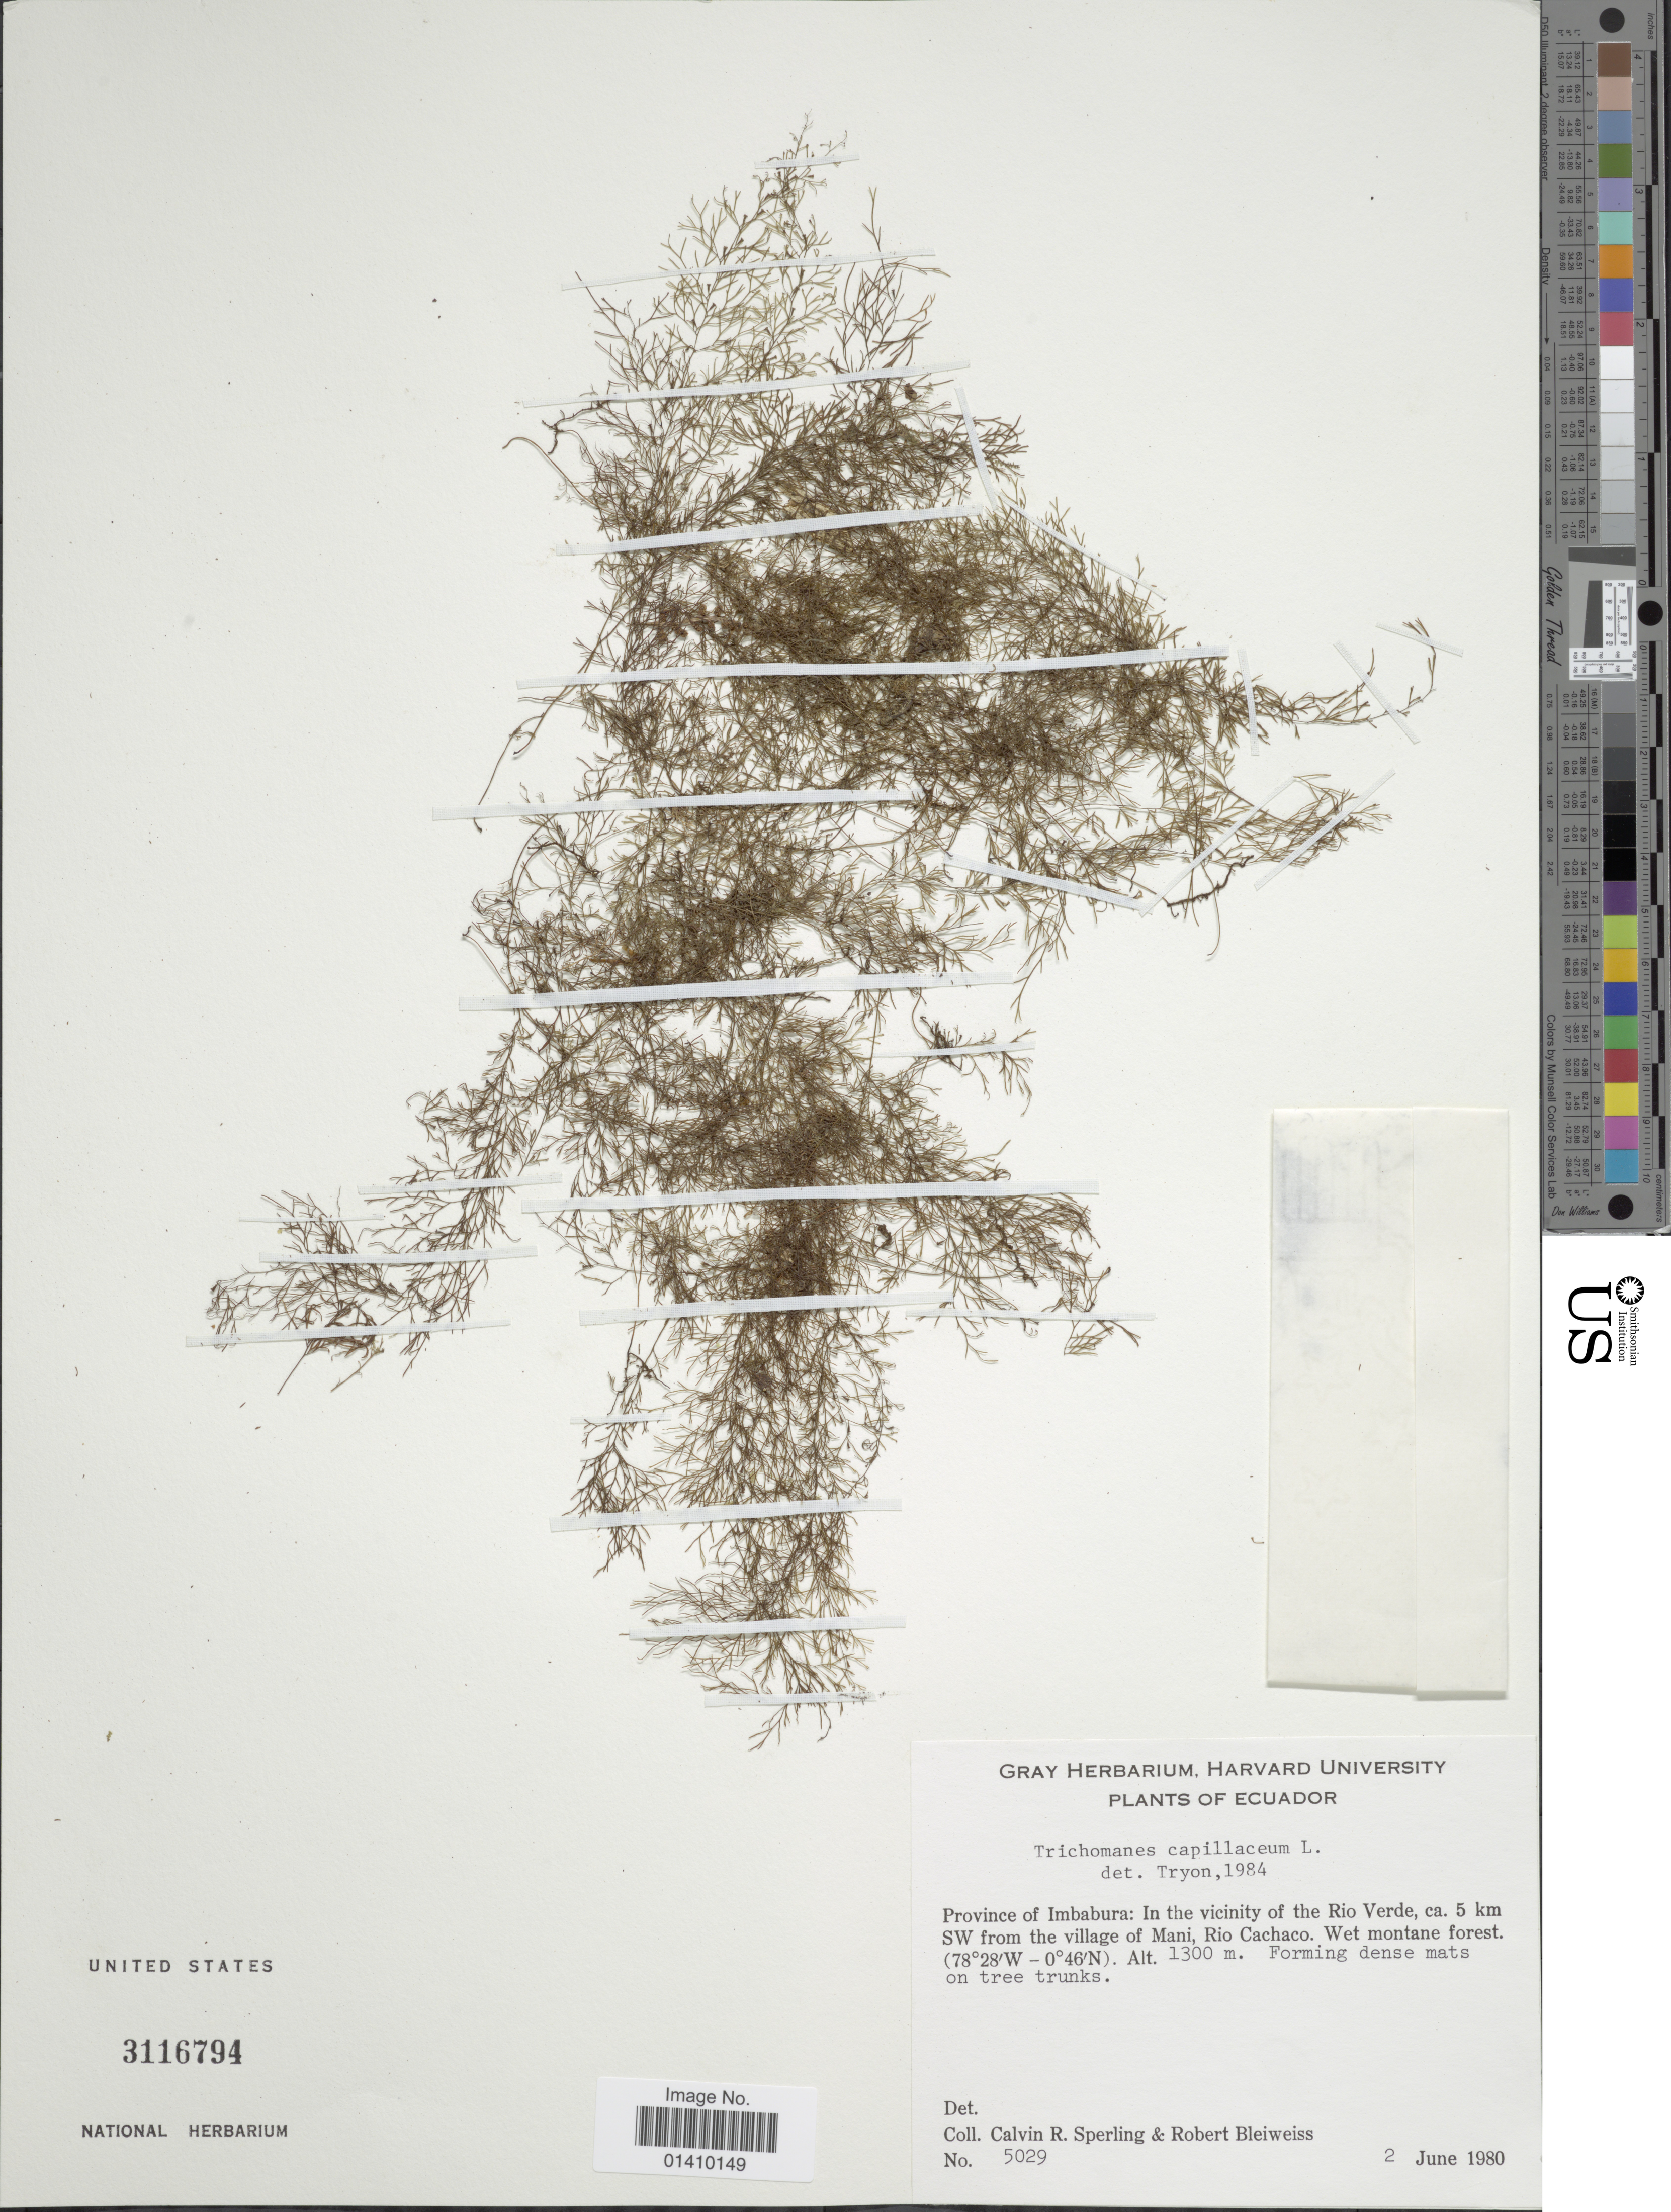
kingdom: Plantae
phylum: Tracheophyta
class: Polypodiopsida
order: Hymenophyllales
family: Hymenophyllaceae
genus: Polyphlebium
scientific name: Polyphlebium capillaceum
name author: (L.) Ebihara & Dubuisson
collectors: C. R. Sperling & R. Bleiweiss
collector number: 5029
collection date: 1980-06-02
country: Ecuador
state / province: Imbabura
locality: In the vicinity of the Rio Verde, 15 km SW from the village of Mani, Rio Cachaco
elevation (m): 1300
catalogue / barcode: US 3116794